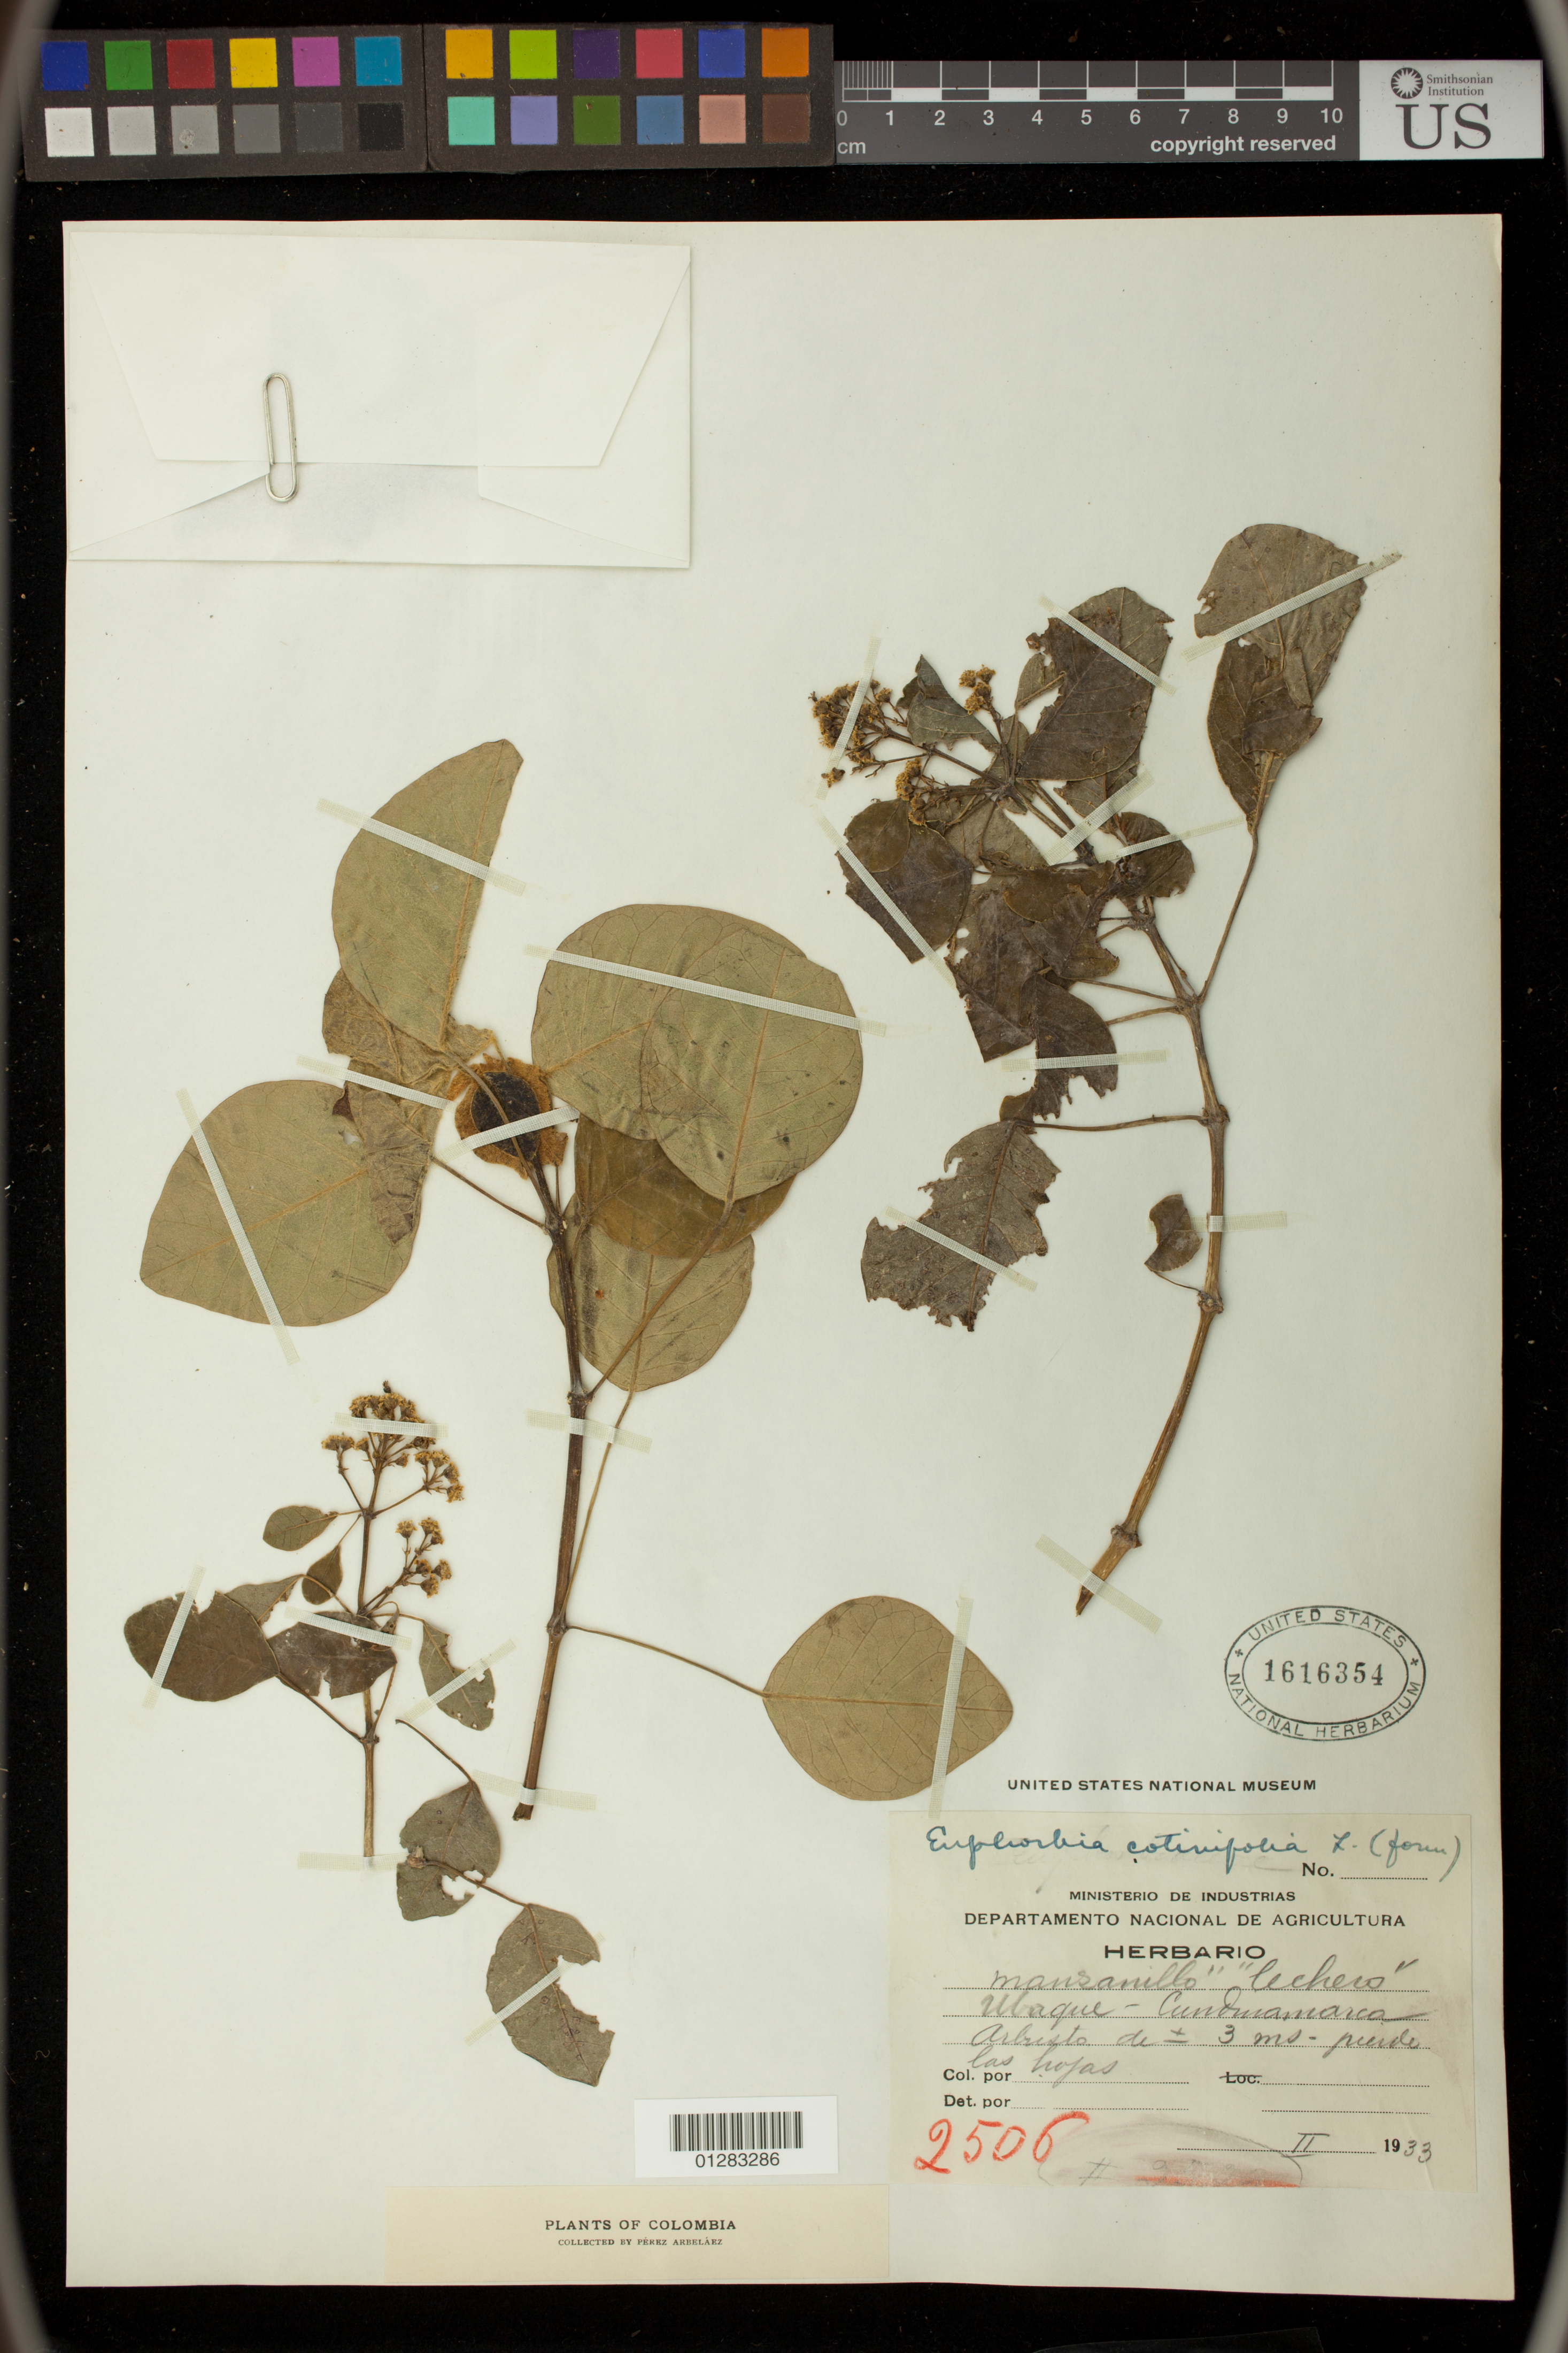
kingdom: Plantae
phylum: Tracheophyta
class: Magnoliopsida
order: Malpighiales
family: Euphorbiaceae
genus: Euphorbia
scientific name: Euphorbia cotinifolia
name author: L.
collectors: E. Pérez Arbeláez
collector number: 2506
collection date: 1933-02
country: Colombia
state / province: Cundinamarca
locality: Ubaque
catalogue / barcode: US 1616354